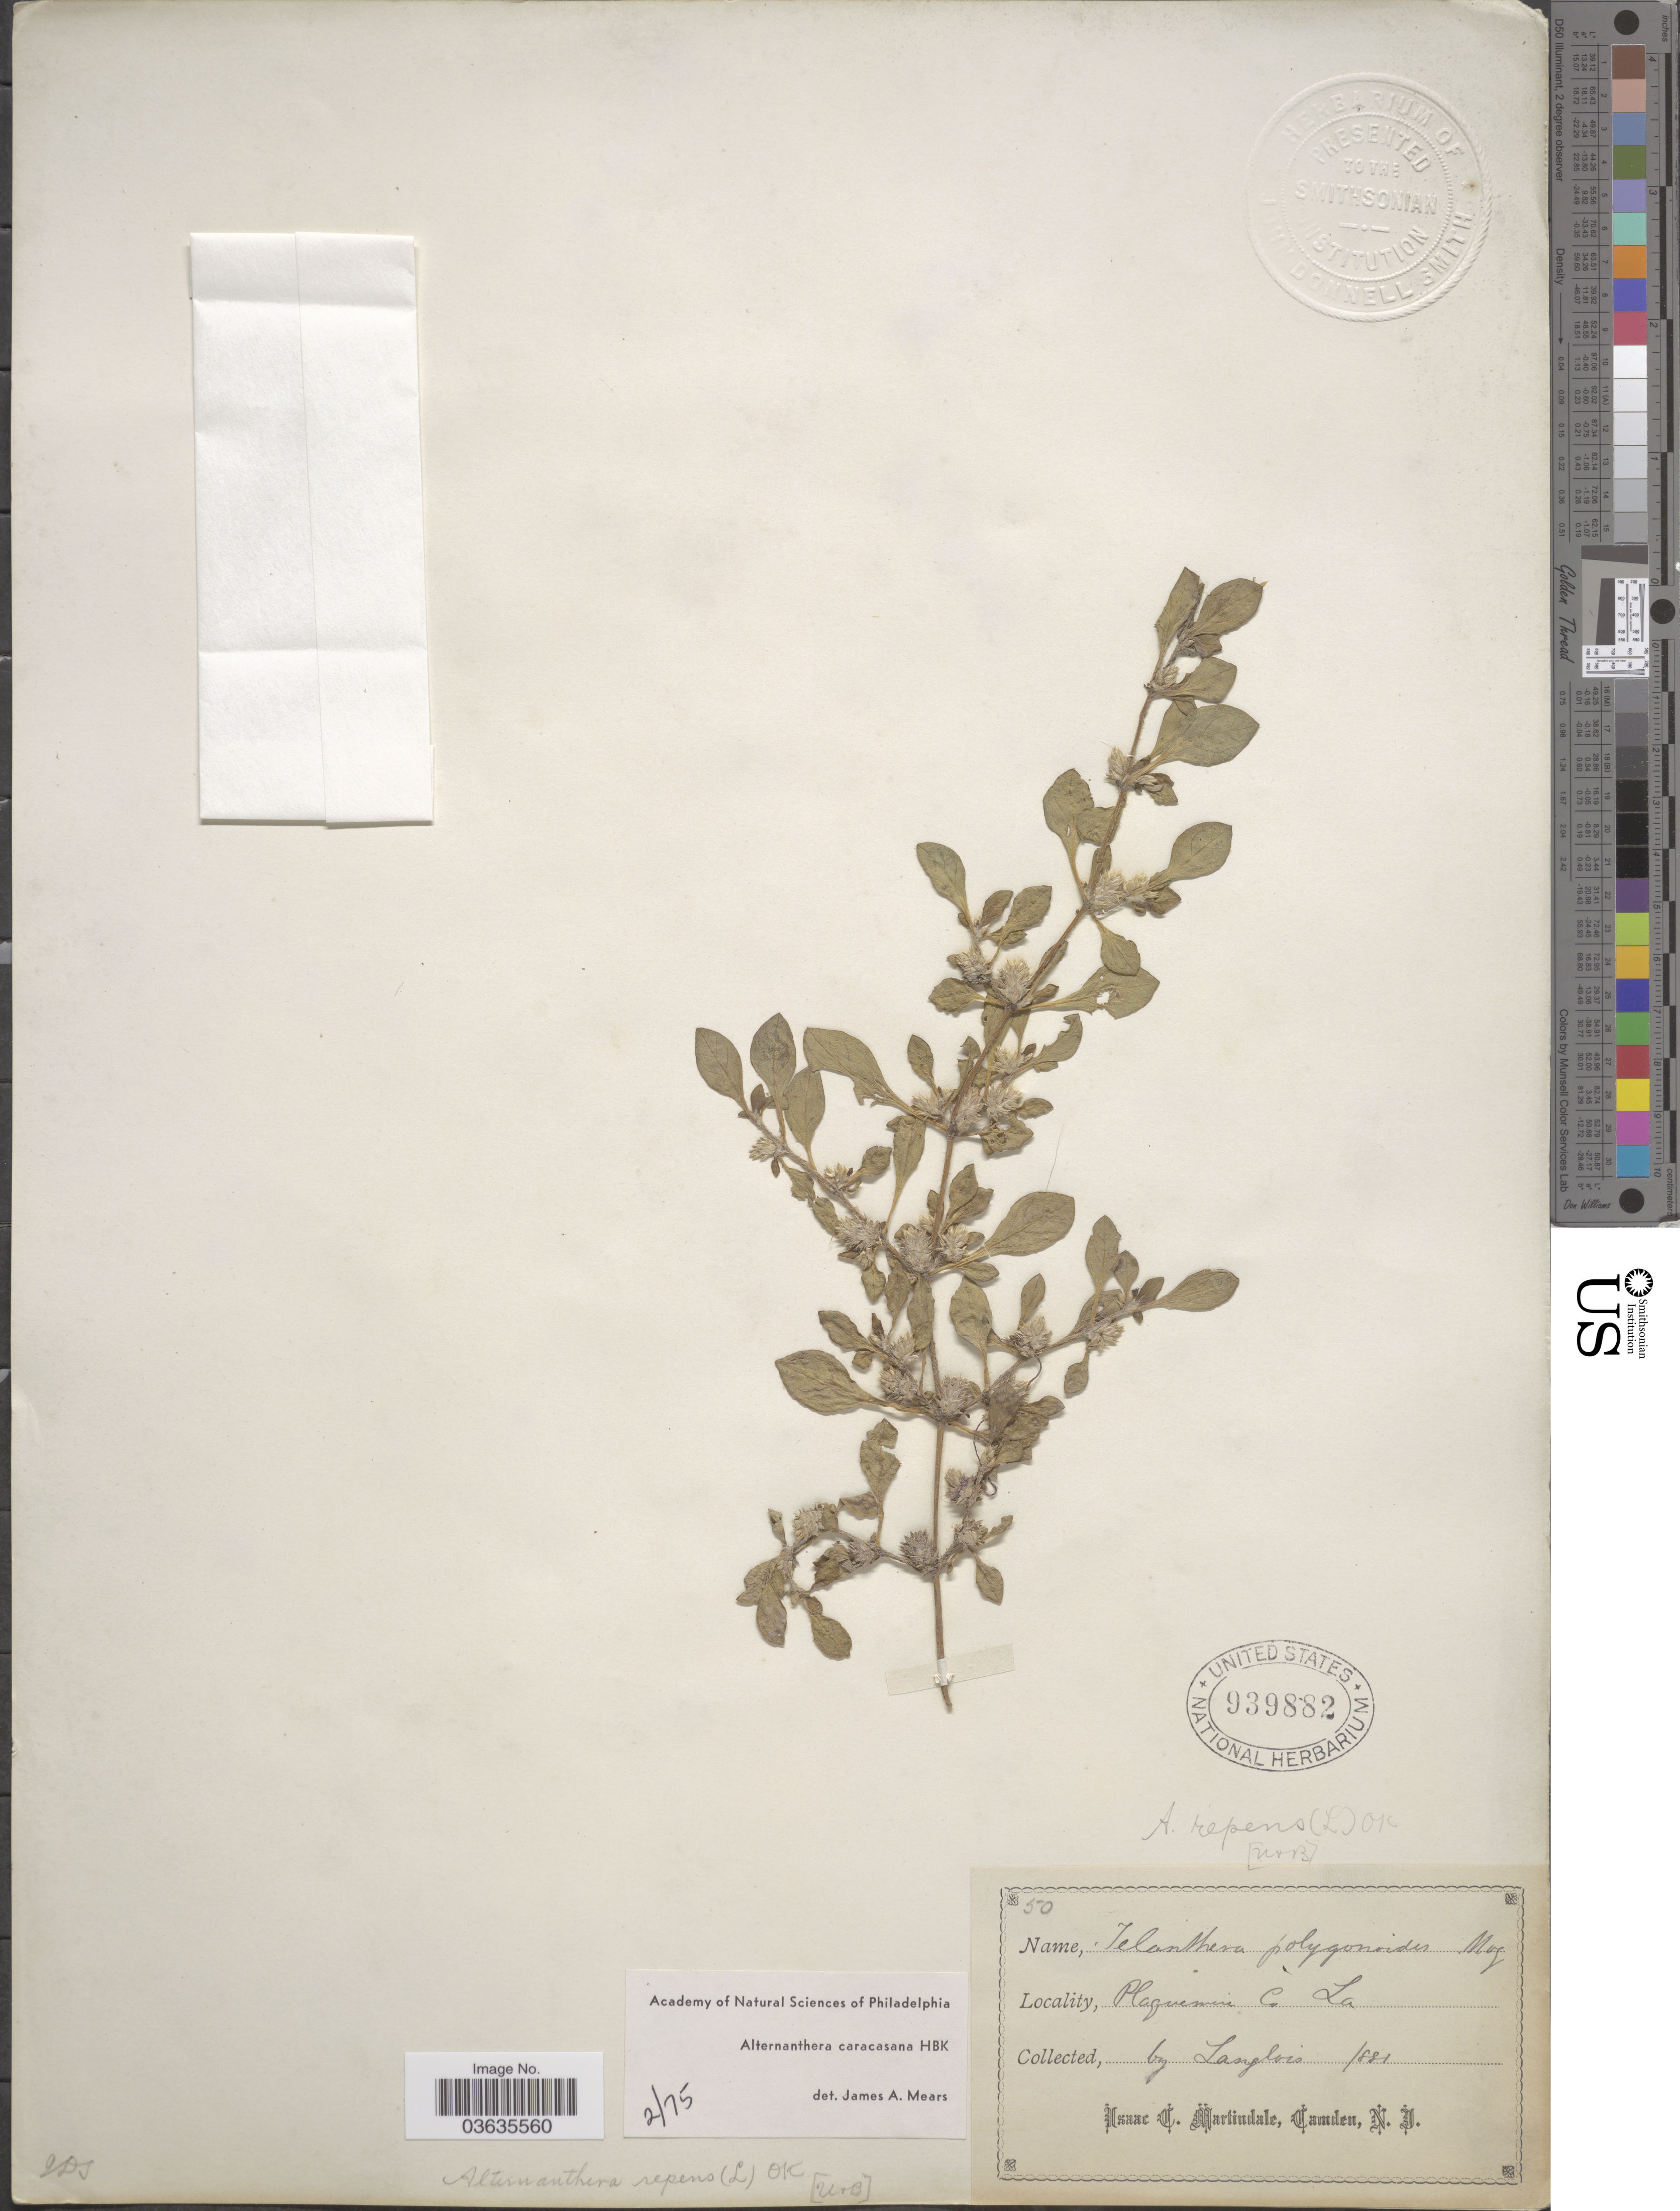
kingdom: Plantae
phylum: Tracheophyta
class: Magnoliopsida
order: Caryophyllales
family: Amaranthaceae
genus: Alternanthera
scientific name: Alternanthera caracasana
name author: Kunth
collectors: Langlois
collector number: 50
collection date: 1881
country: United States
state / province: Louisiana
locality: Plaquemines Co.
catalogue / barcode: US 939882